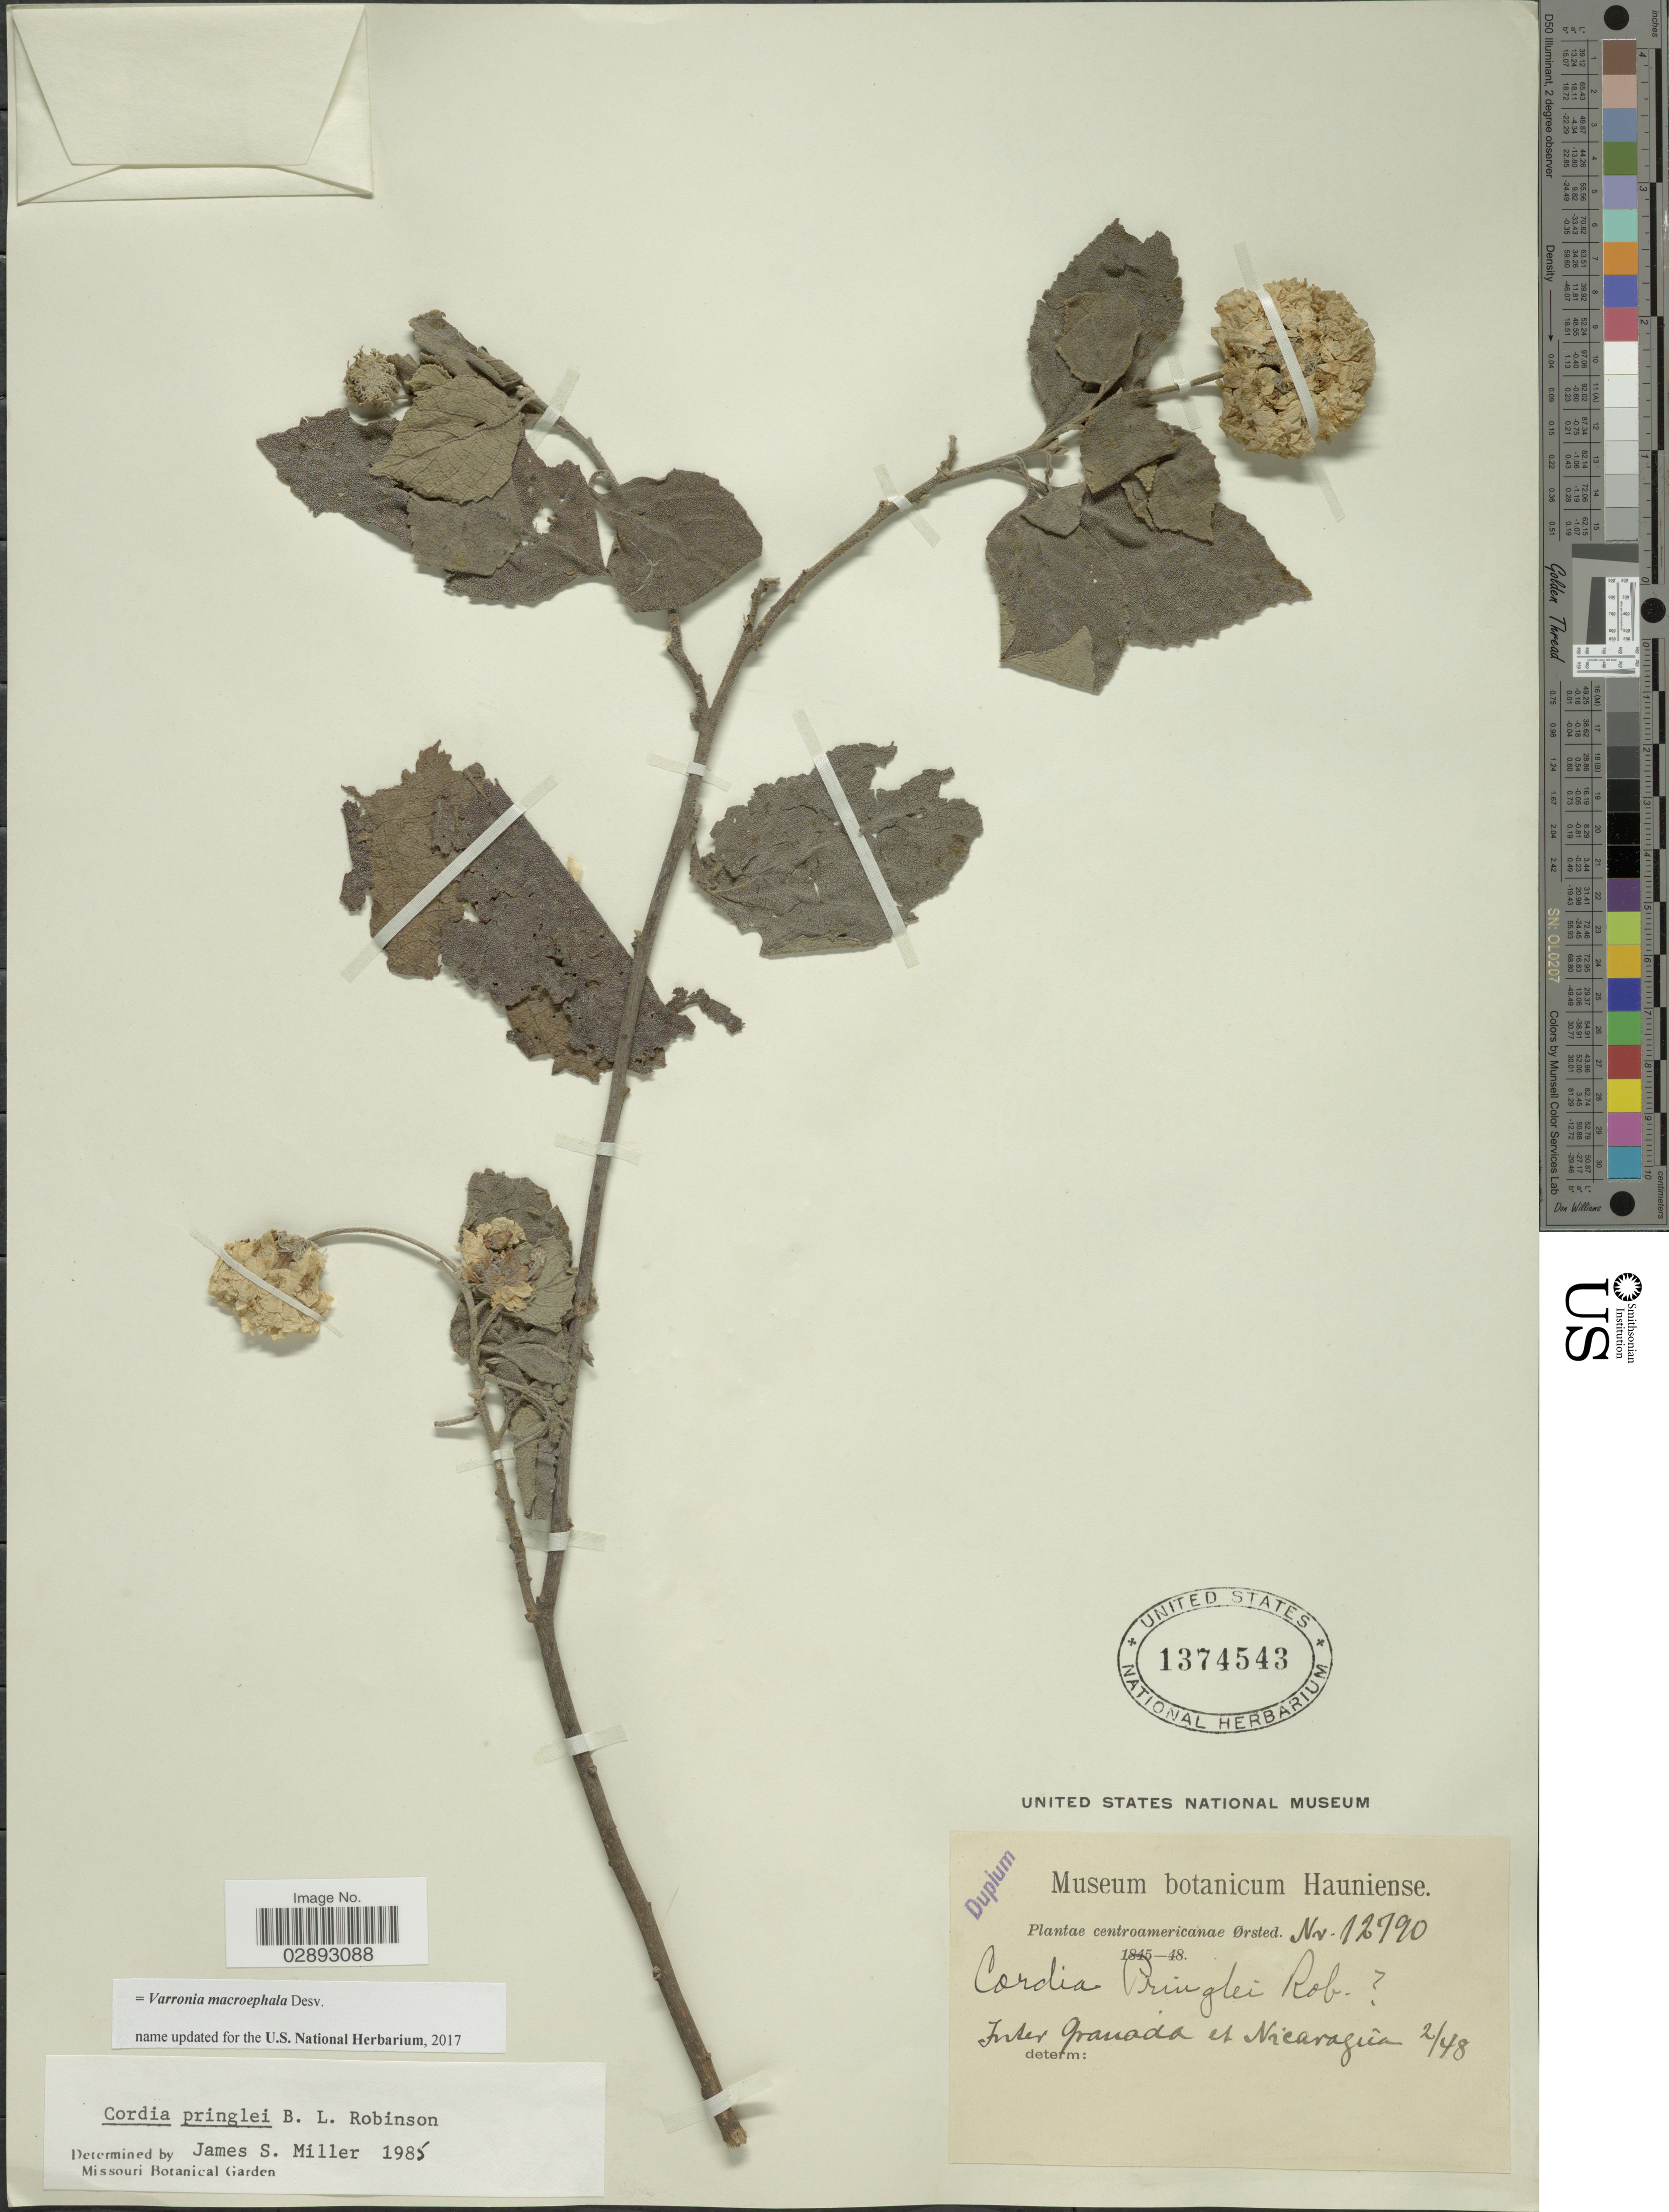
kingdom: Plantae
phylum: Tracheophyta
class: Magnoliopsida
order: Boraginales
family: Cordiaceae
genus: Varronia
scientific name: Varronia macrocephala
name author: Desv.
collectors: Ørsted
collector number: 12790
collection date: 1848-02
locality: Inter Granada et Nicaragúa.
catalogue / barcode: US 1374543